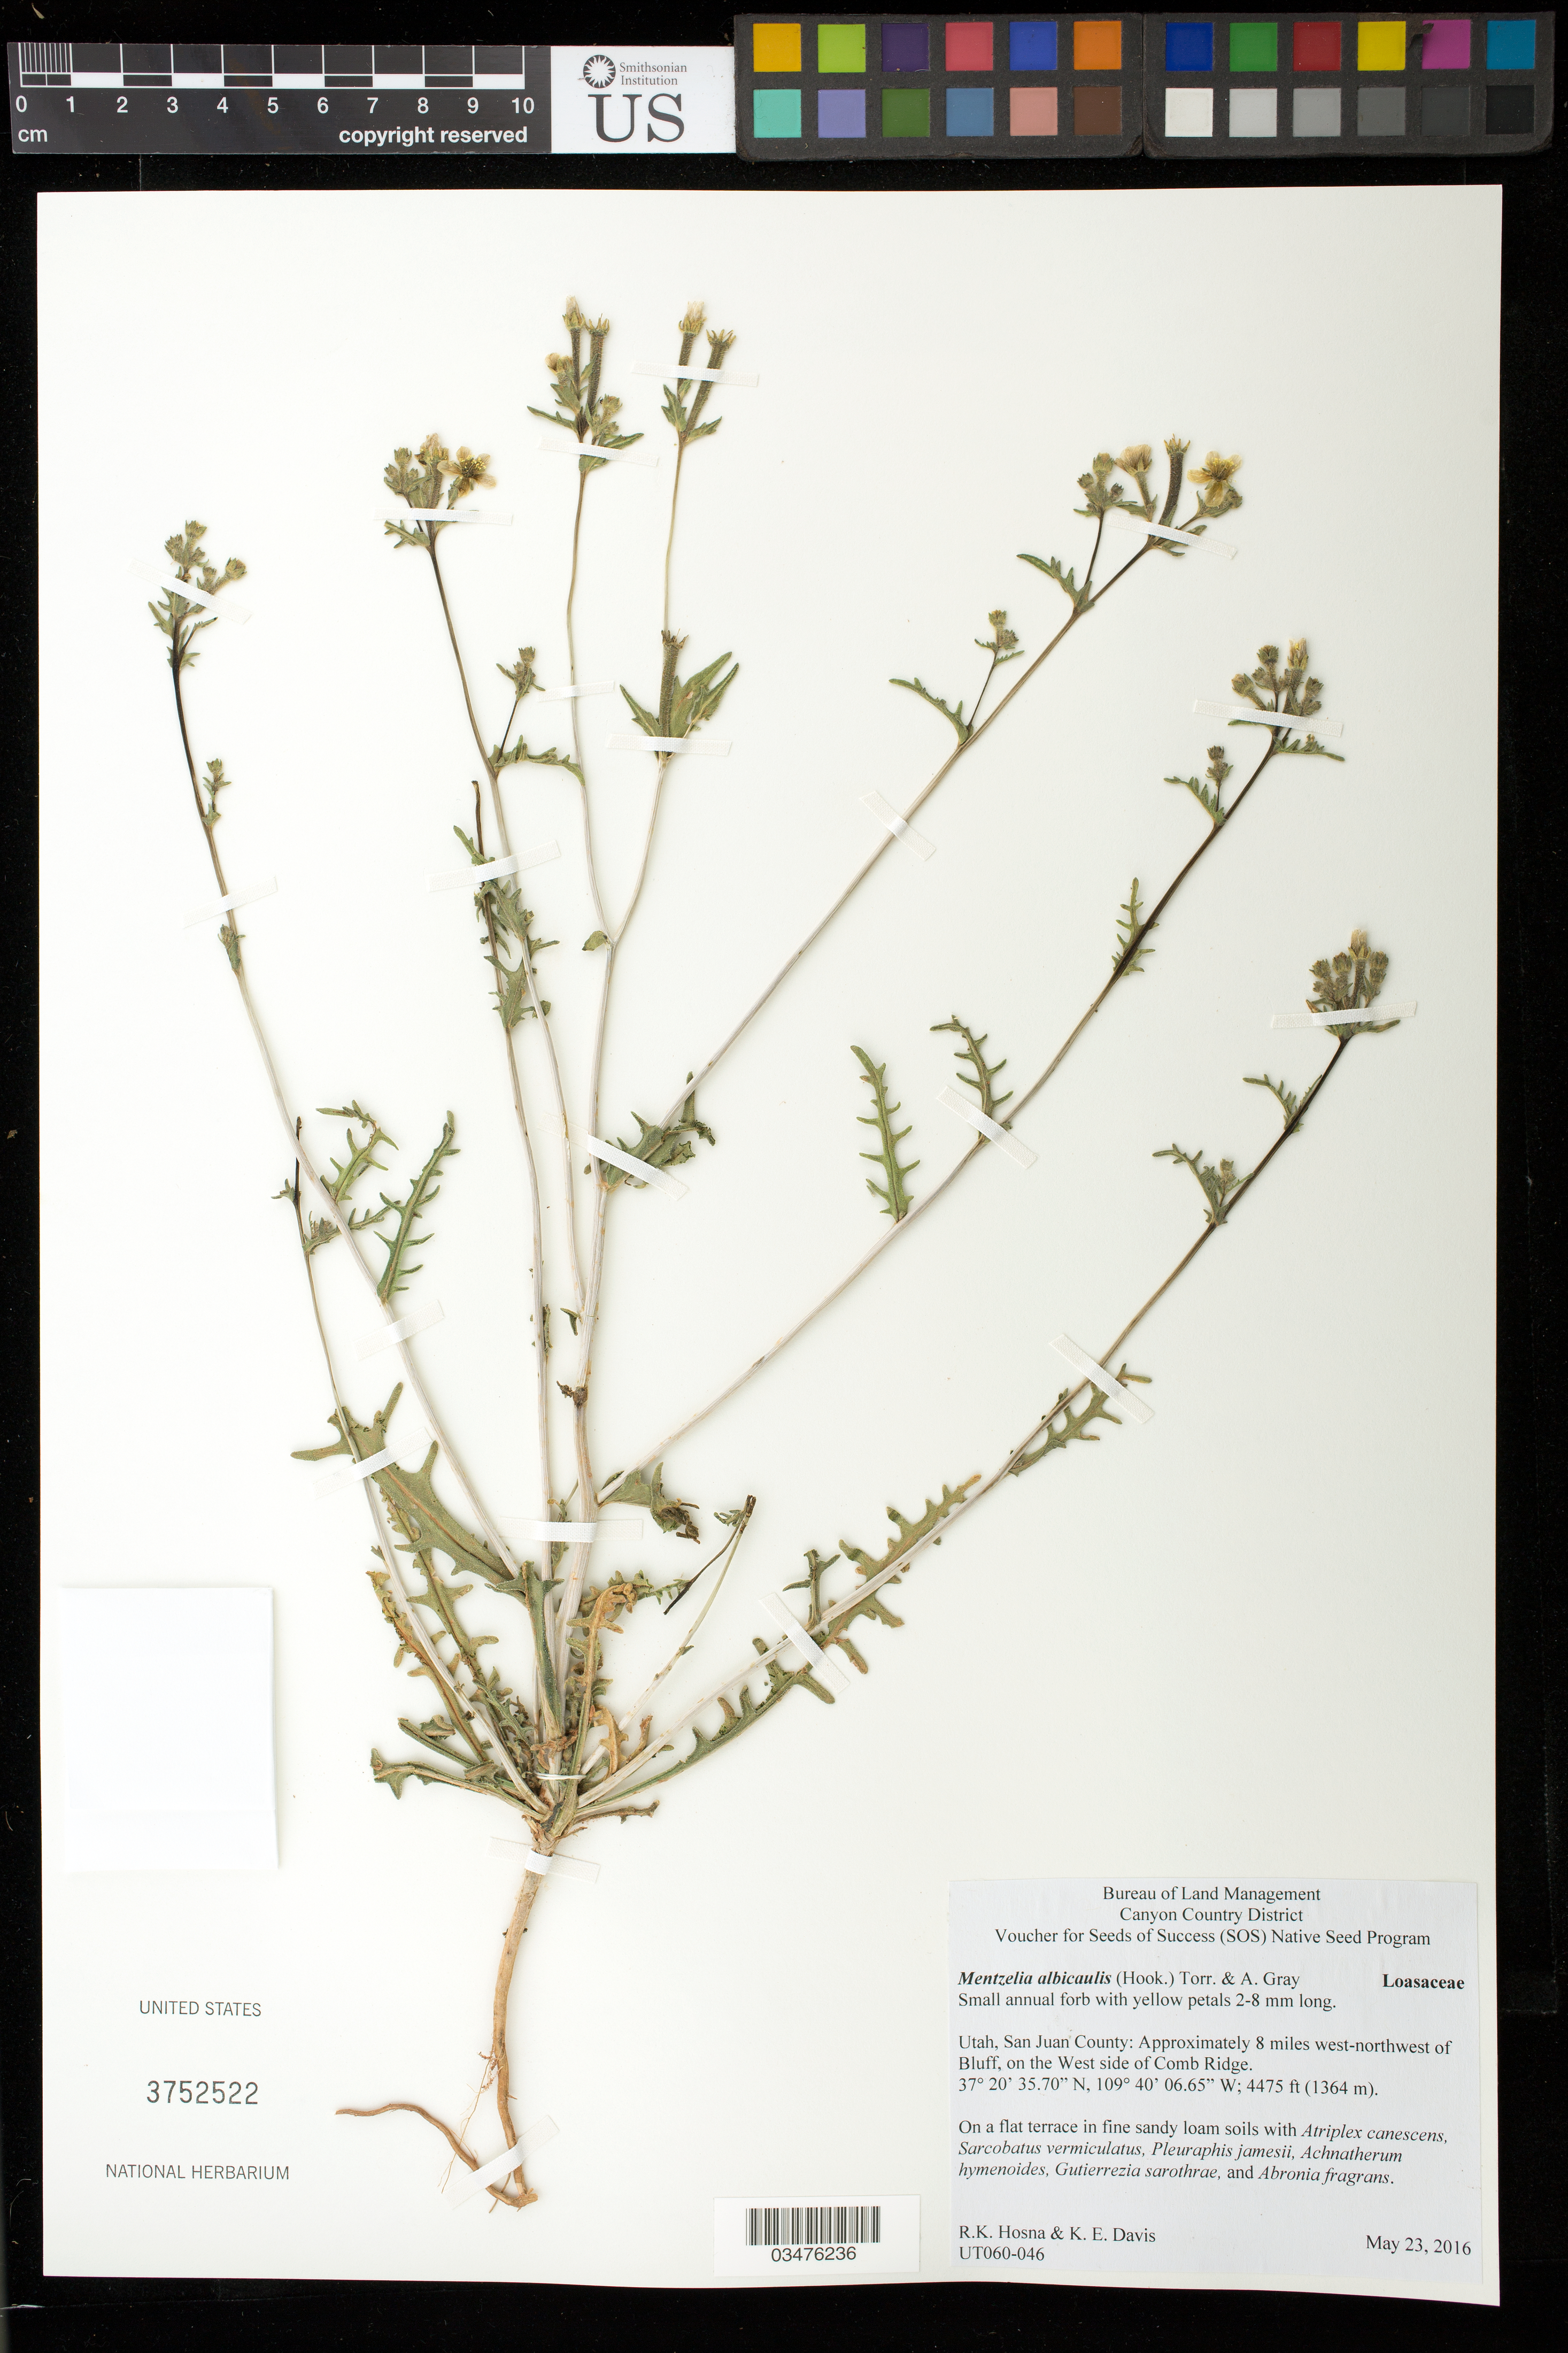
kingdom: Plantae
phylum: Tracheophyta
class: Magnoliopsida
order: Cornales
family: Loasaceae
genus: Mentzelia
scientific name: Mentzelia albicaulis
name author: (Douglas ex Hook.) Douglas ex Torr. & A. Gray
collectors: R. Hosna & K. Davis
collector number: UT060-046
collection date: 2016-05-23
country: United States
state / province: Utah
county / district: San Juan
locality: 8 mi. WNW of Bluff, on the west side of Comb Ridge.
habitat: On a flat terrace in fine sandy loam soils.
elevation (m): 1364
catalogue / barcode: US 3752522